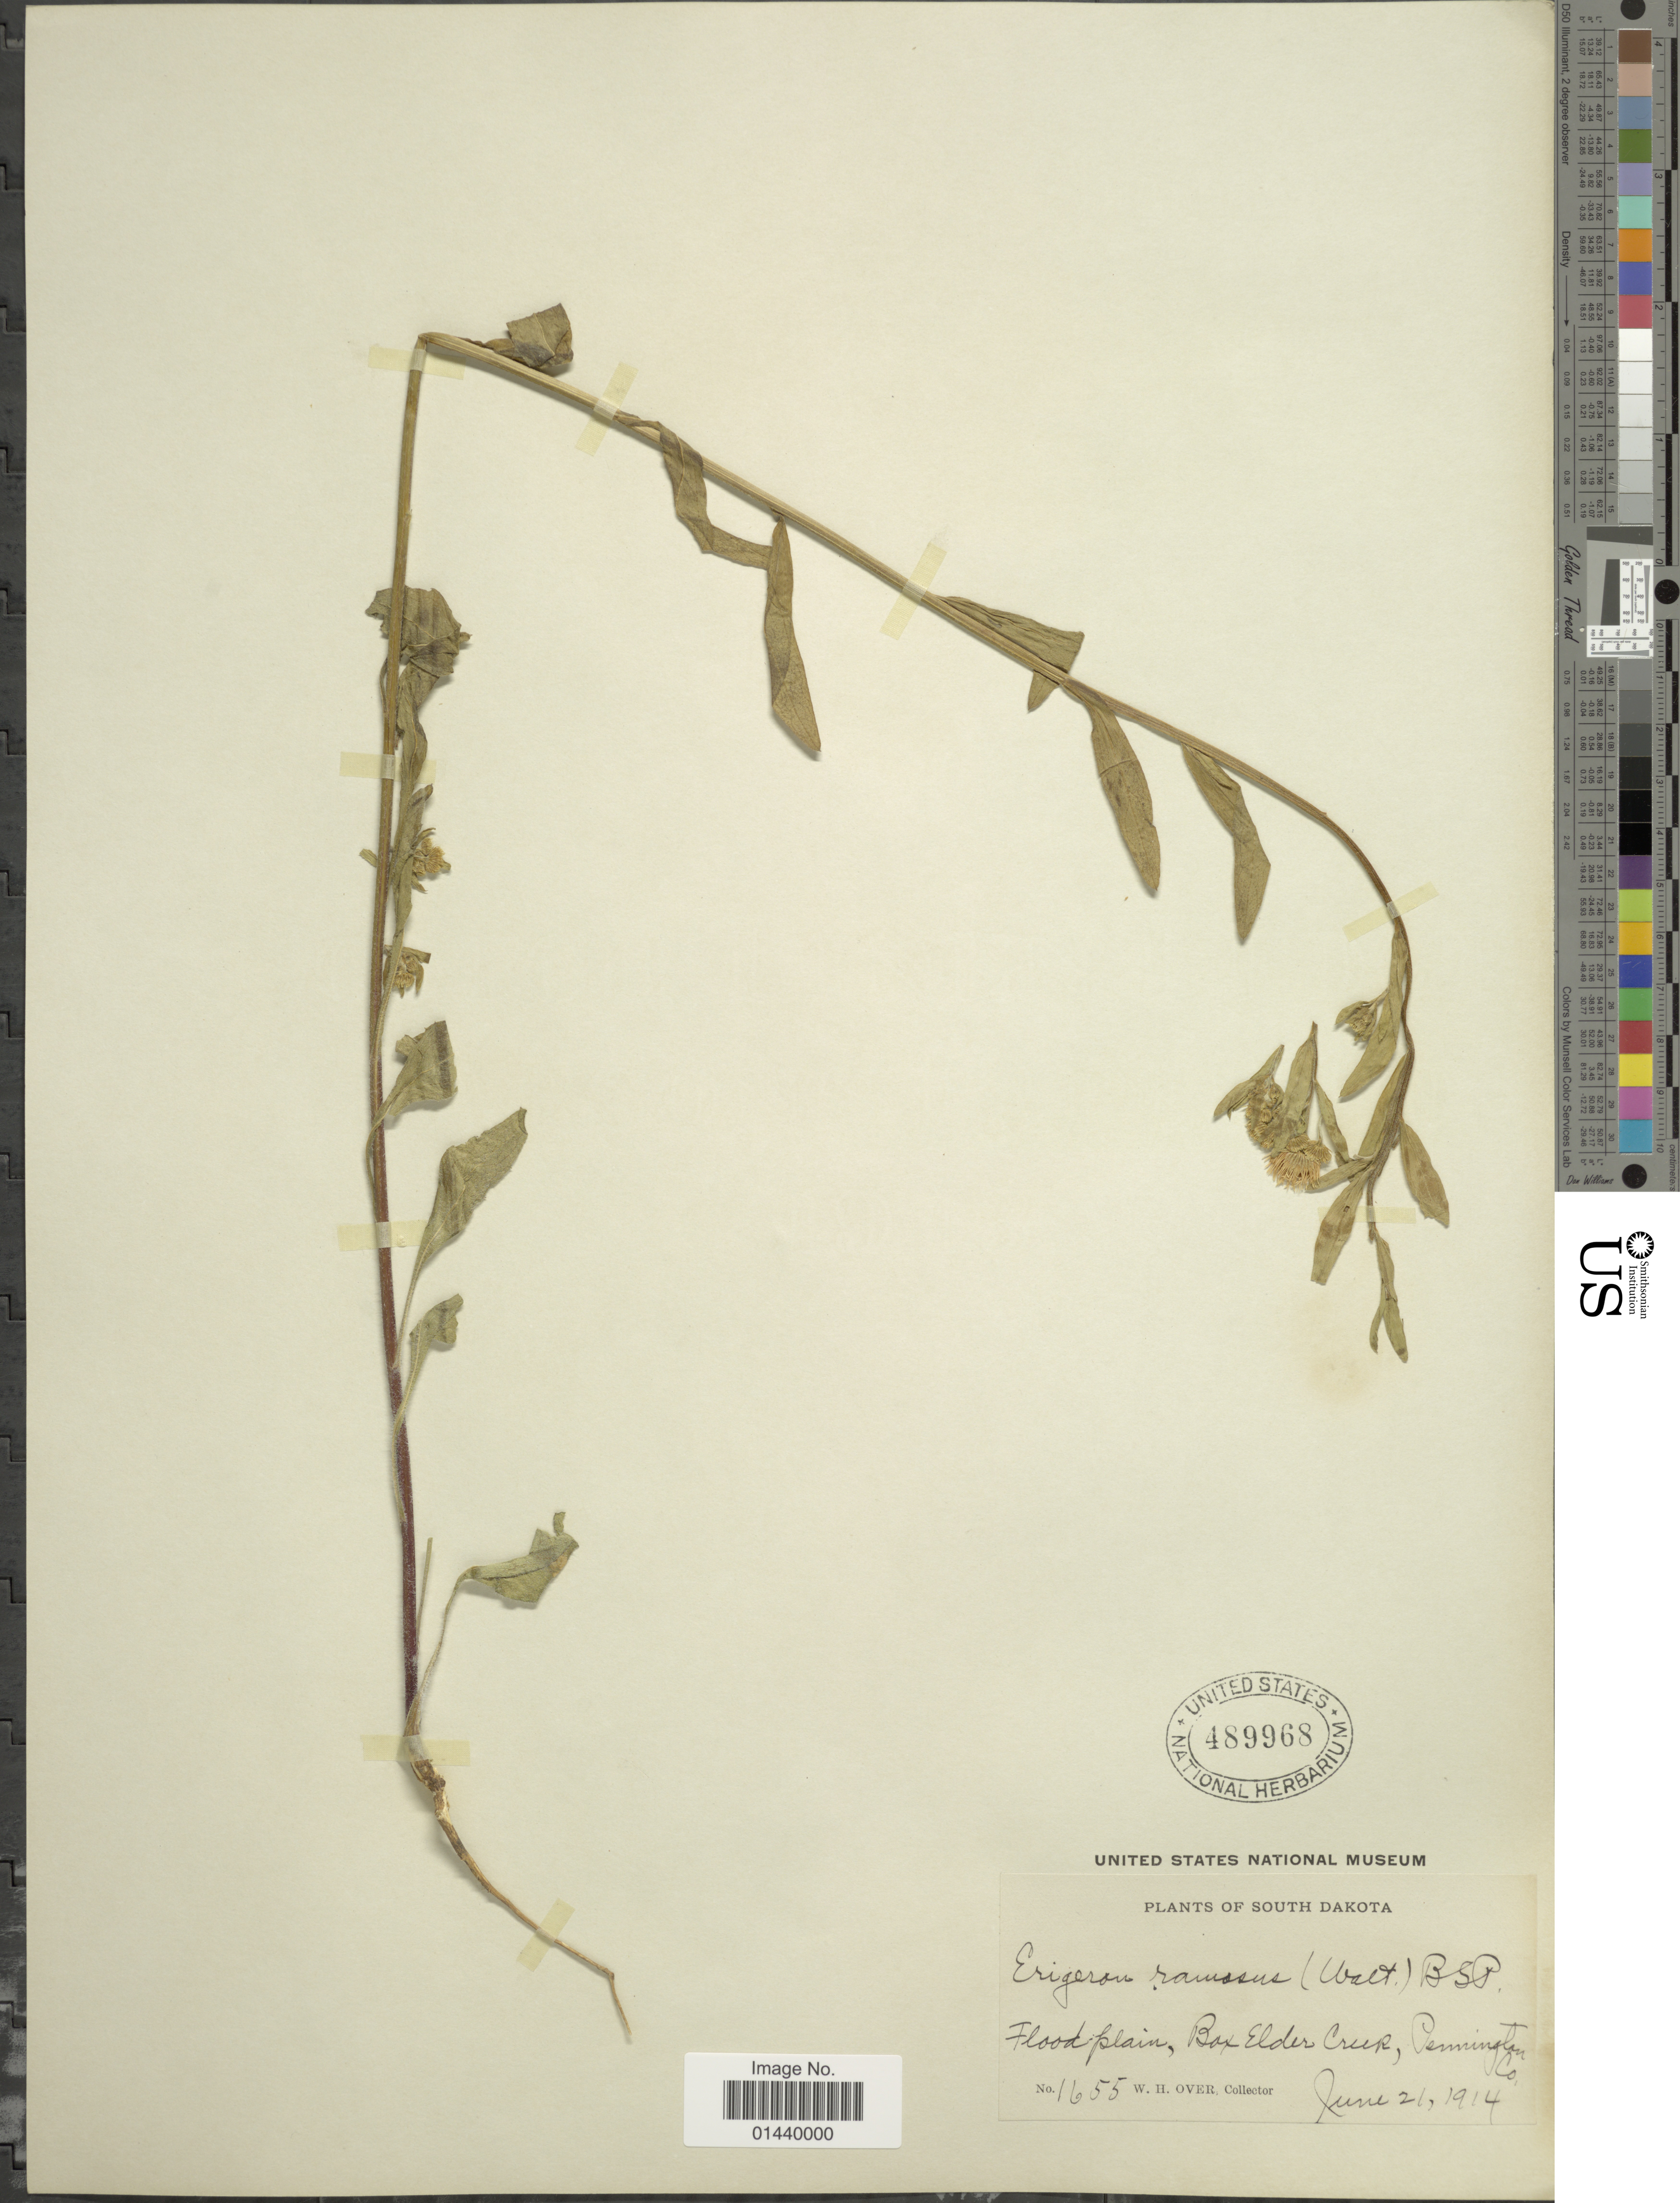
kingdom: Plantae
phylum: Tracheophyta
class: Magnoliopsida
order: Asterales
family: Asteraceae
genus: Erigeron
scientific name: Erigeron strigosus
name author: Muhl. ex Willd.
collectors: W. Over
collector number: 1655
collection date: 1914-06-21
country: United States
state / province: South Dakota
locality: Flood plain, Box Elder Creek, Pennington Co.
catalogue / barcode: US 489968